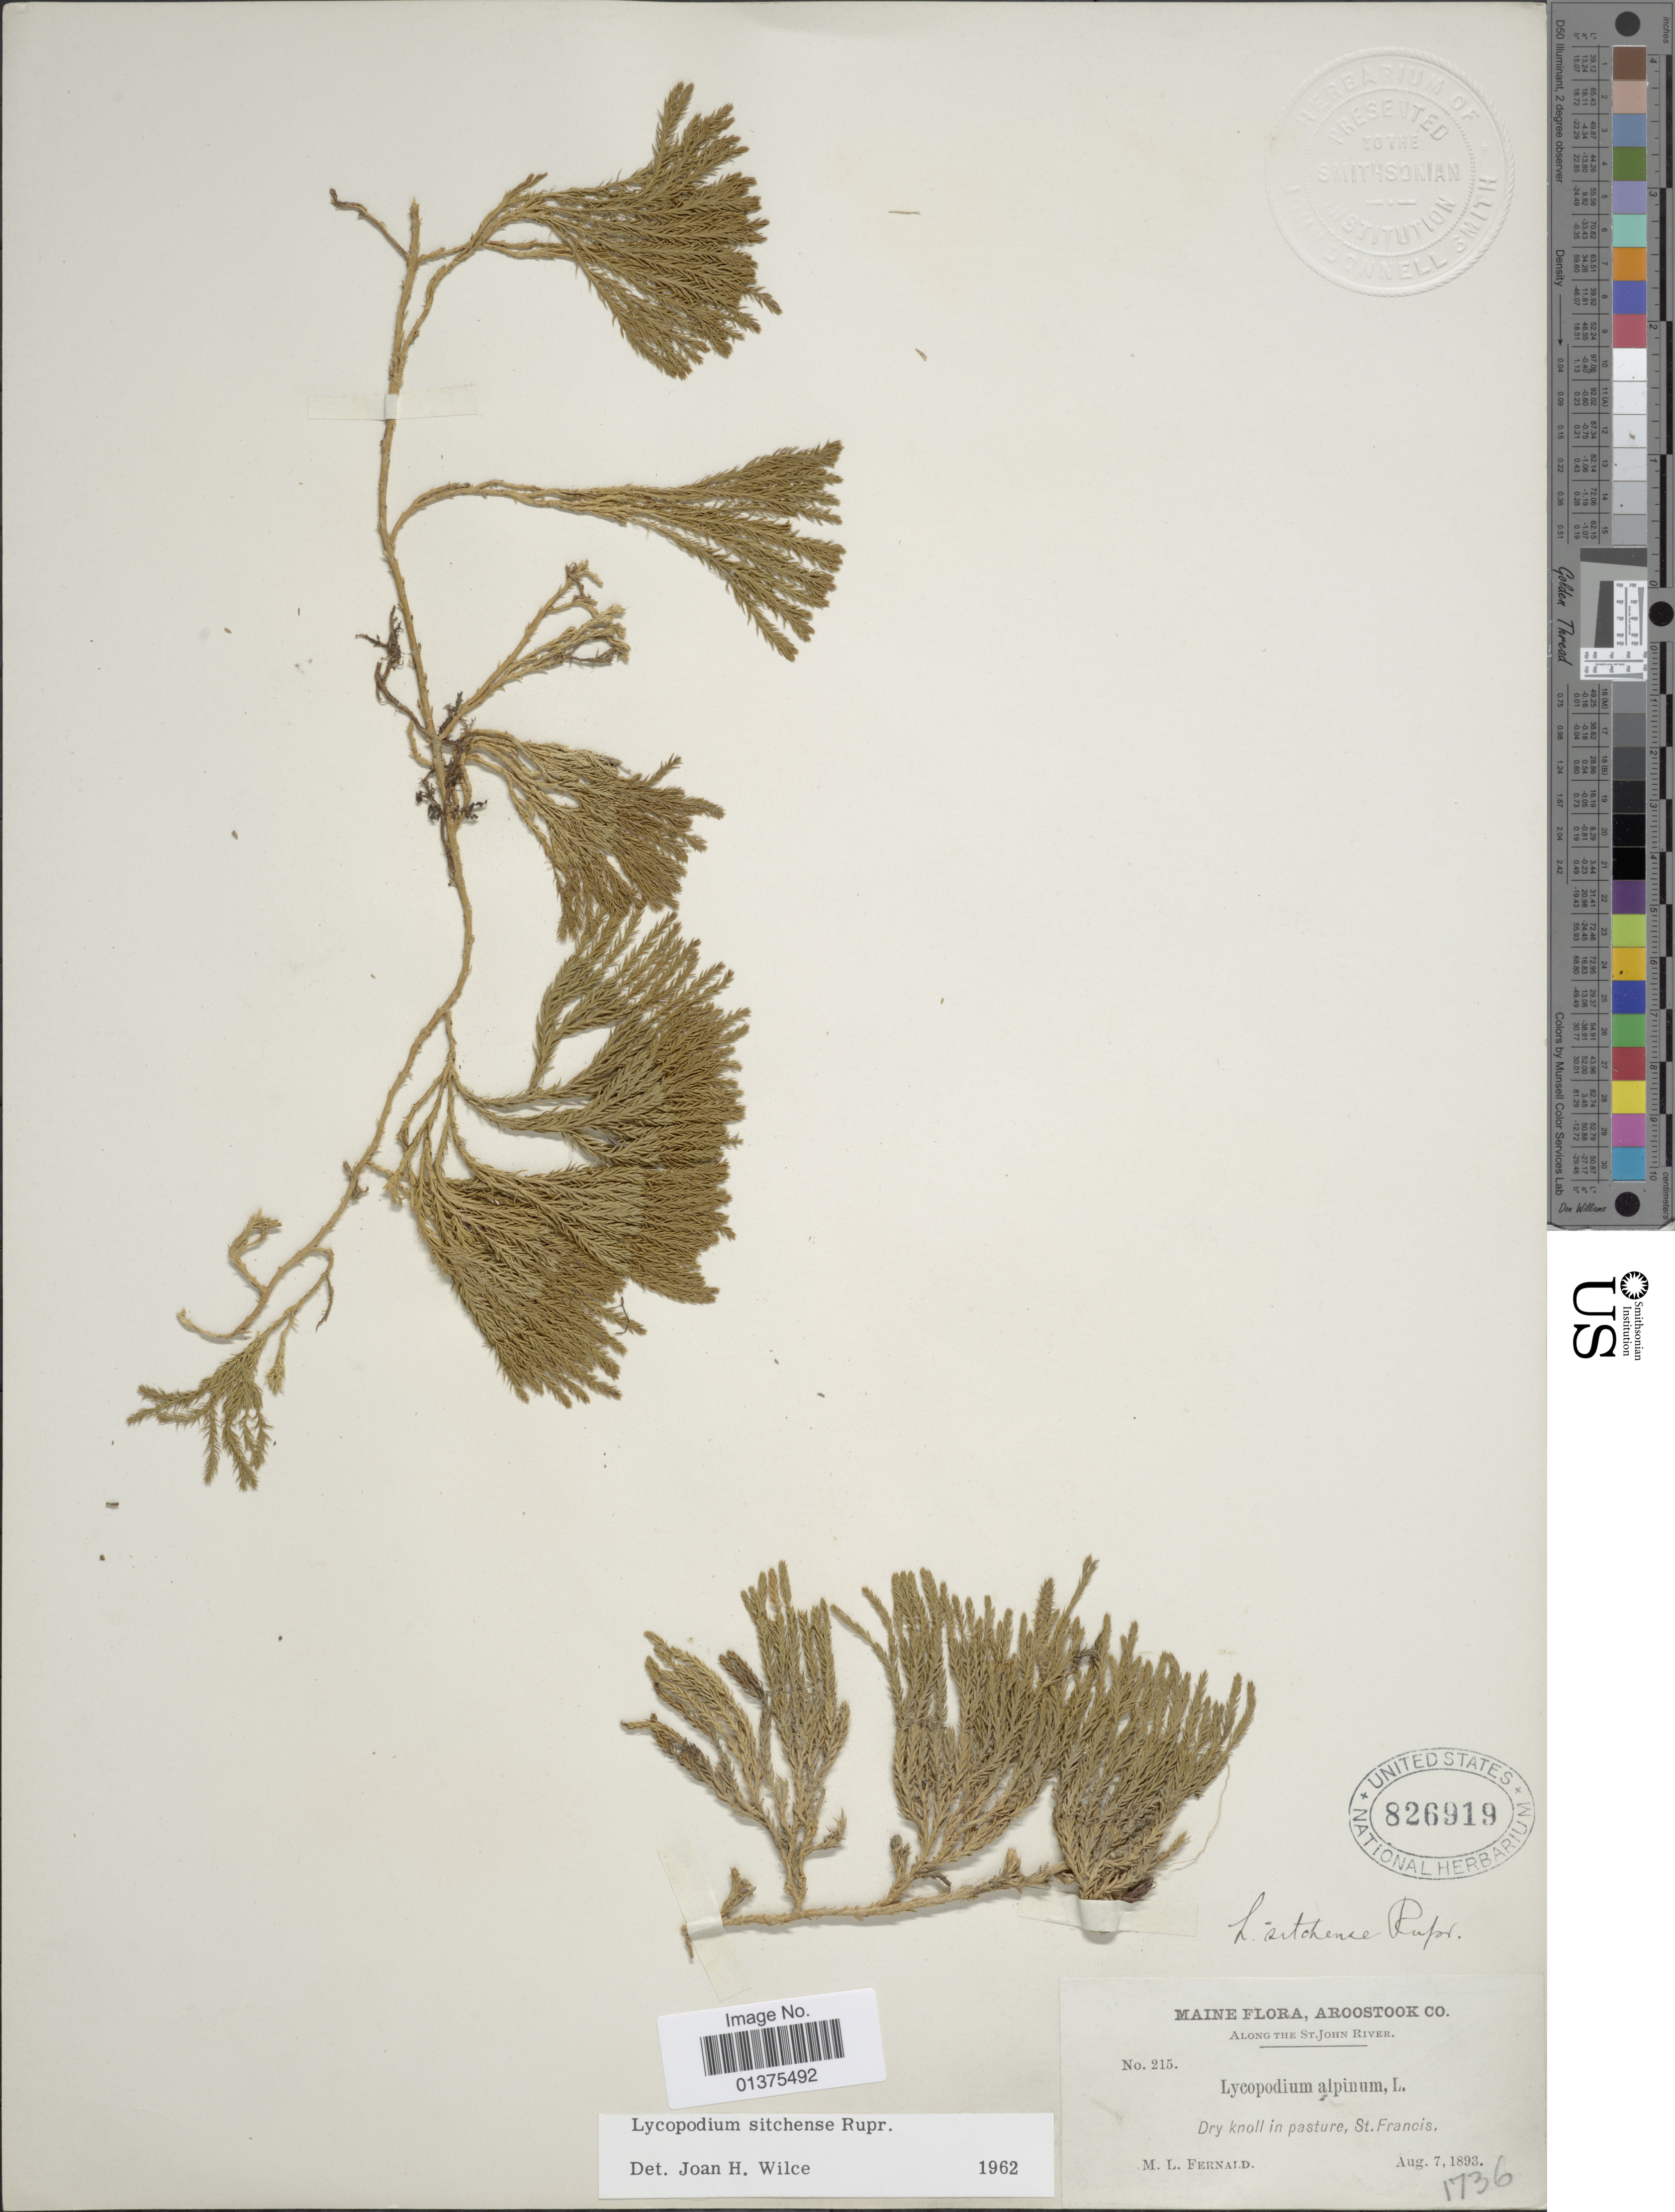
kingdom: Plantae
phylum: Tracheophyta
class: Lycopodiopsida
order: Lycopodiales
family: Lycopodiaceae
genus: Diphasiastrum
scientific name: Diphasiastrum sitchense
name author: (Rupr.) Holub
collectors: M. L. Fernald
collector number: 215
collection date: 1893-08-07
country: United States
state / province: Maine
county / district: Aroostook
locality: Along the St.-John River, Dry knoll in pasture, St. Francis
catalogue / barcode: US 826919